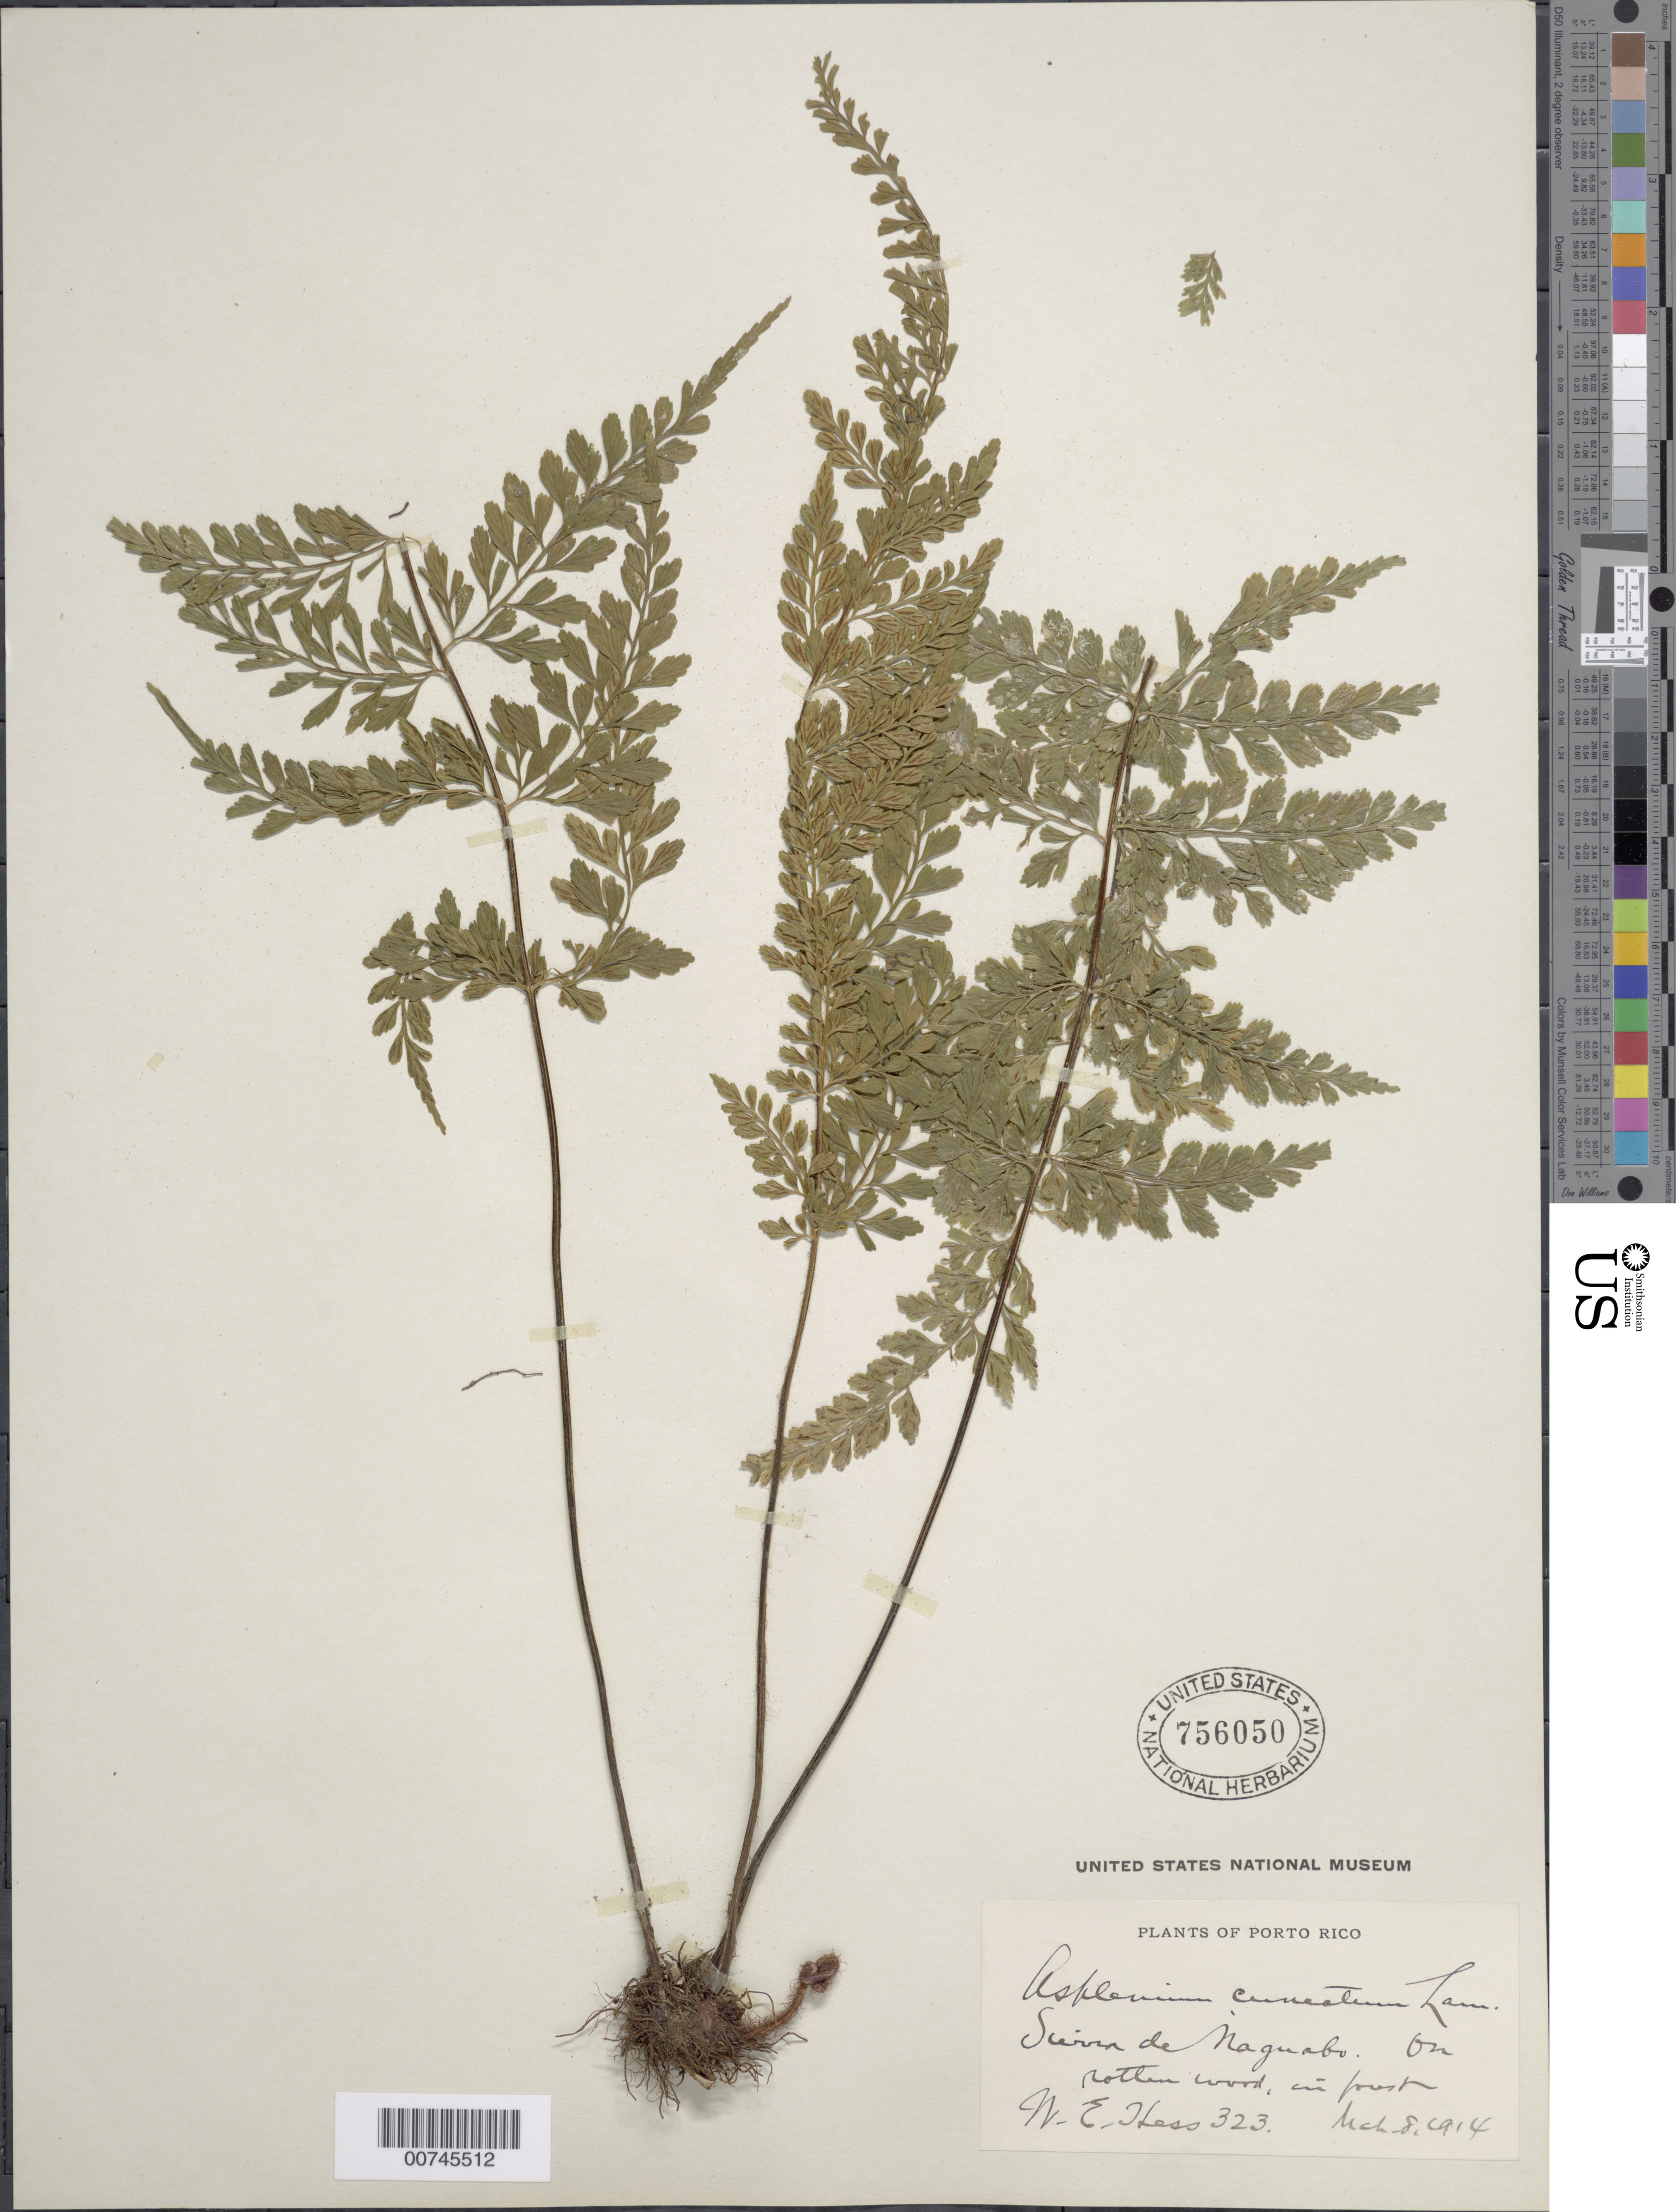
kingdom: Plantae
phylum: Tracheophyta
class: Polypodiopsida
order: Polypodiales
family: Aspleniaceae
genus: Asplenium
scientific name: Asplenium cuneatum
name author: Lam.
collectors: W. Hess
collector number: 323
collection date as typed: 08 Mar 1914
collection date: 1914-03-08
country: Puerto Rico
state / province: Naguabo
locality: Sierra de Naguabo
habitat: On rotten wood, in forest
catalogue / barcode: US 756050